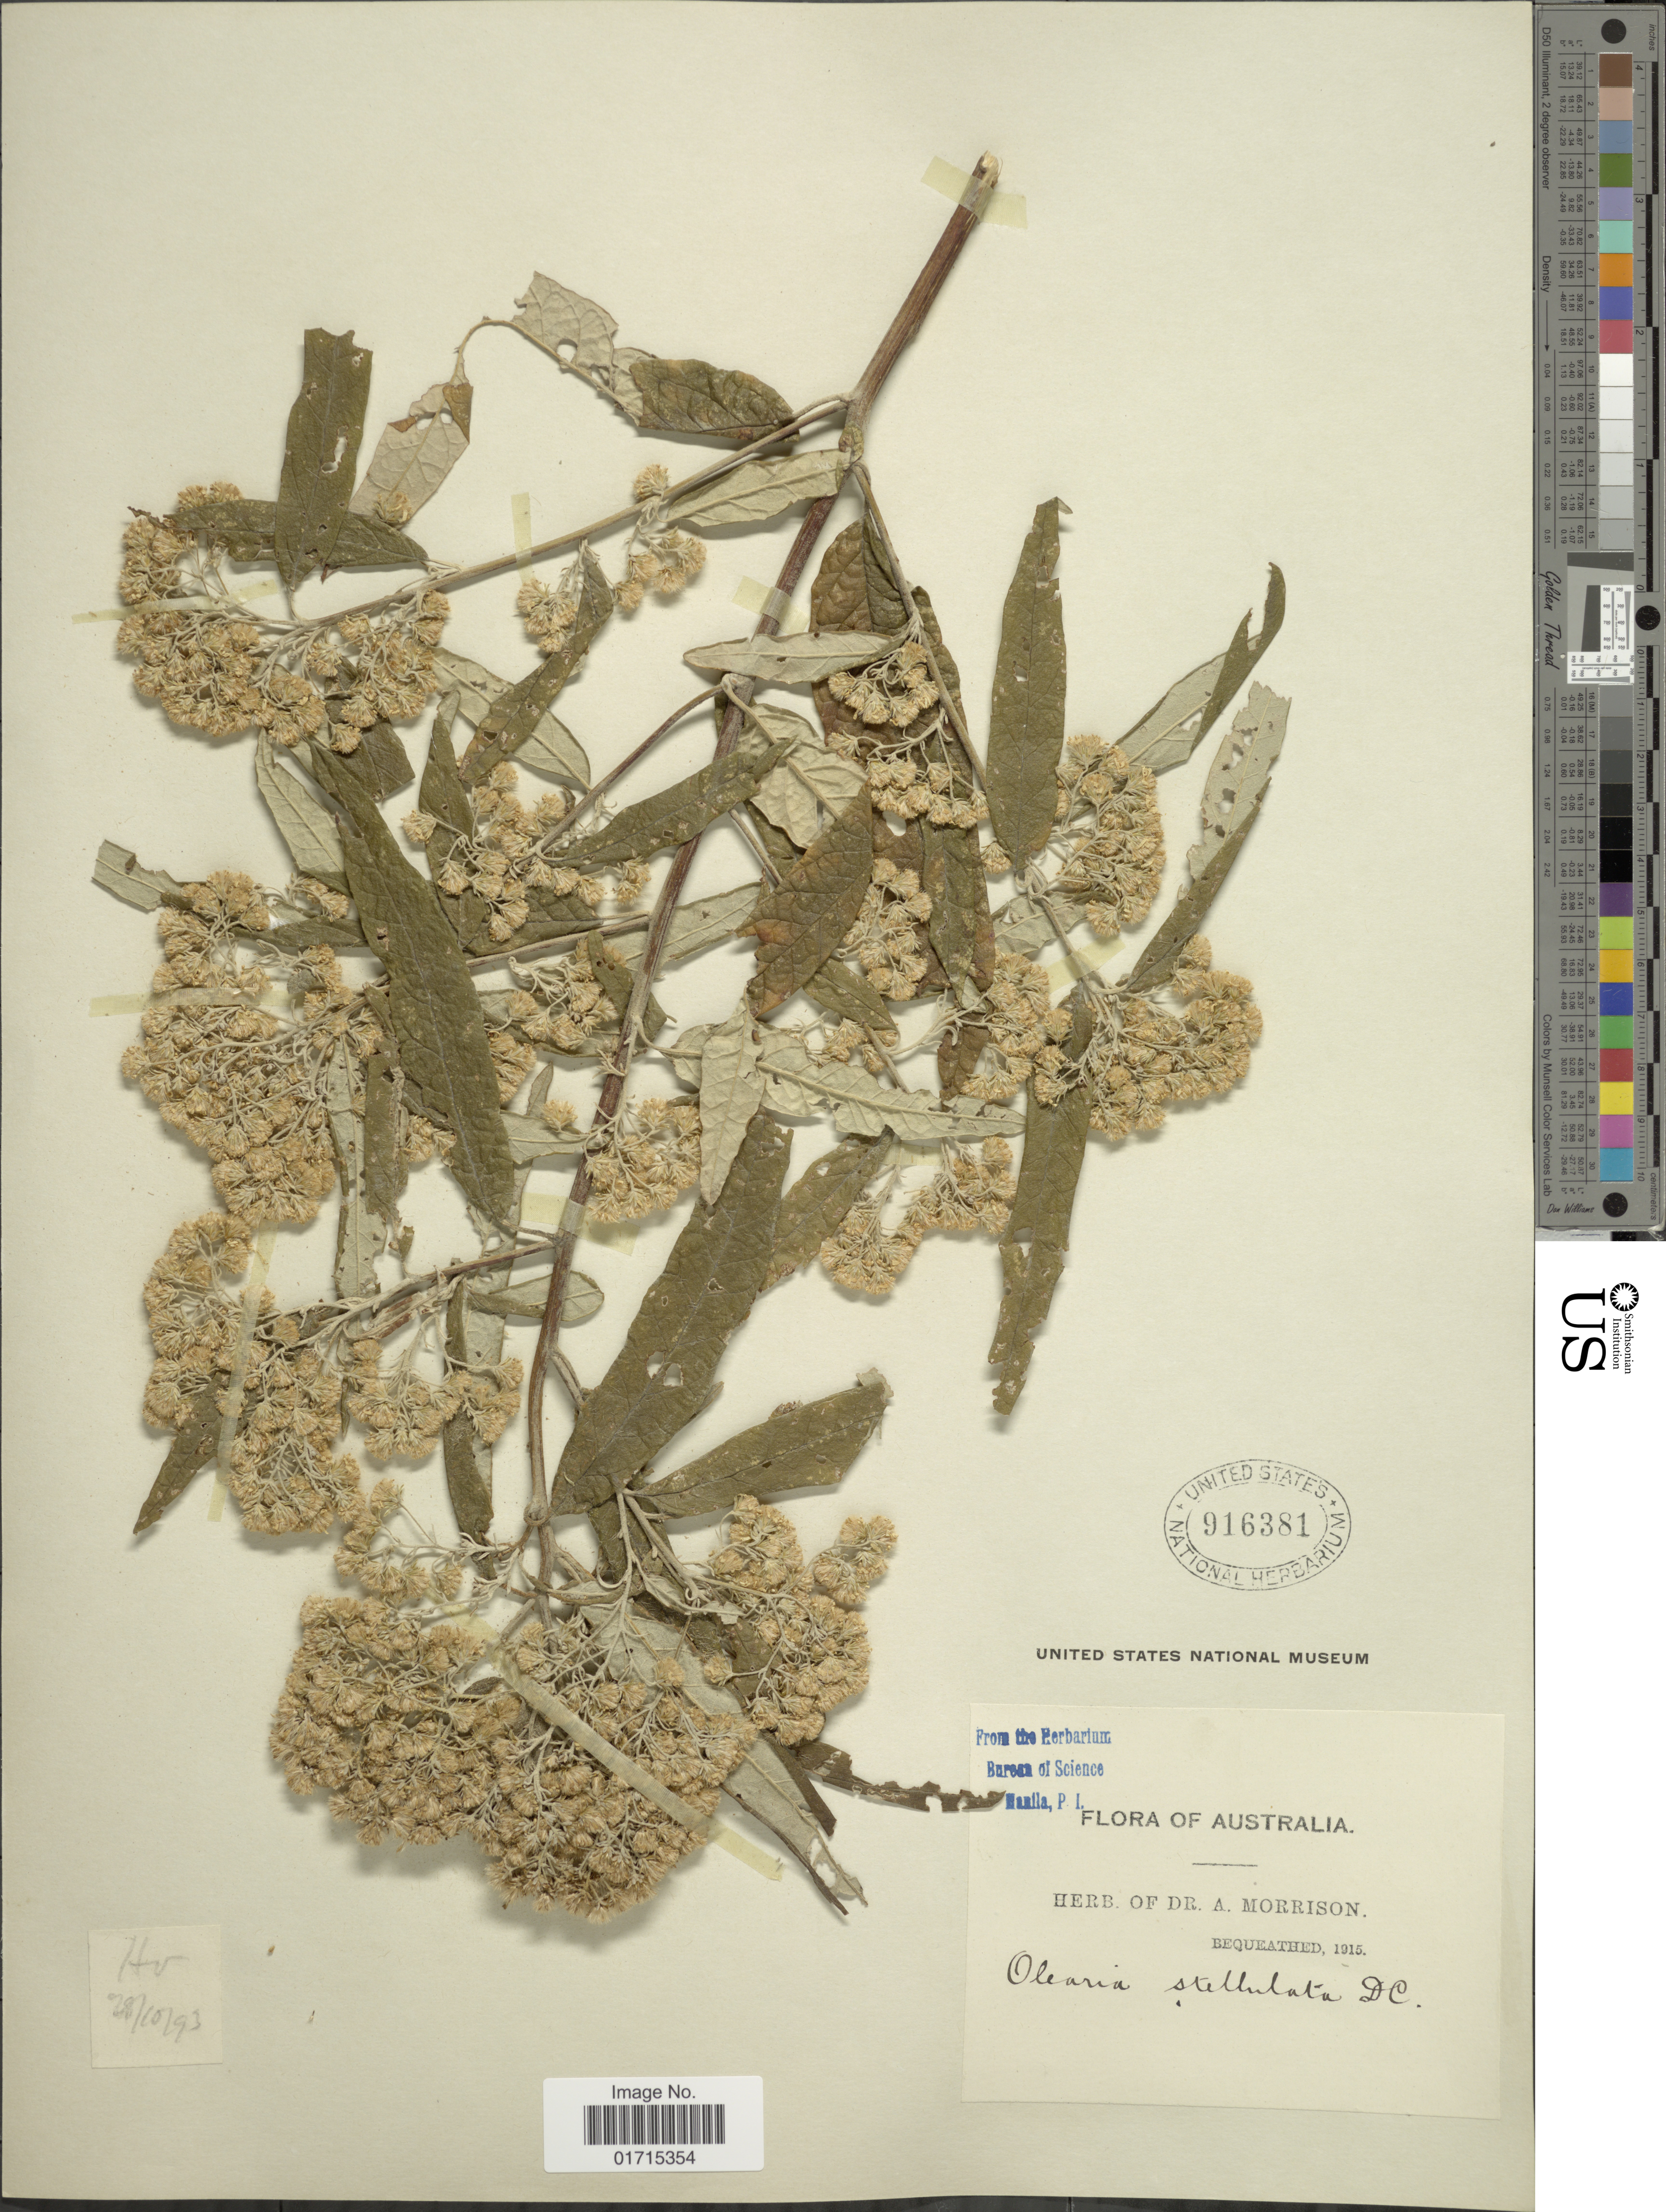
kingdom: Plantae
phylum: Tracheophyta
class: Magnoliopsida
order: Asterales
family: Asteraceae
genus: Olearia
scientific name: Olearia stellulata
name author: (Labill.) DC.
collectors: ex herb. Dr. A. Morrison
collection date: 1915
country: Australia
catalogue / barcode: US 916381